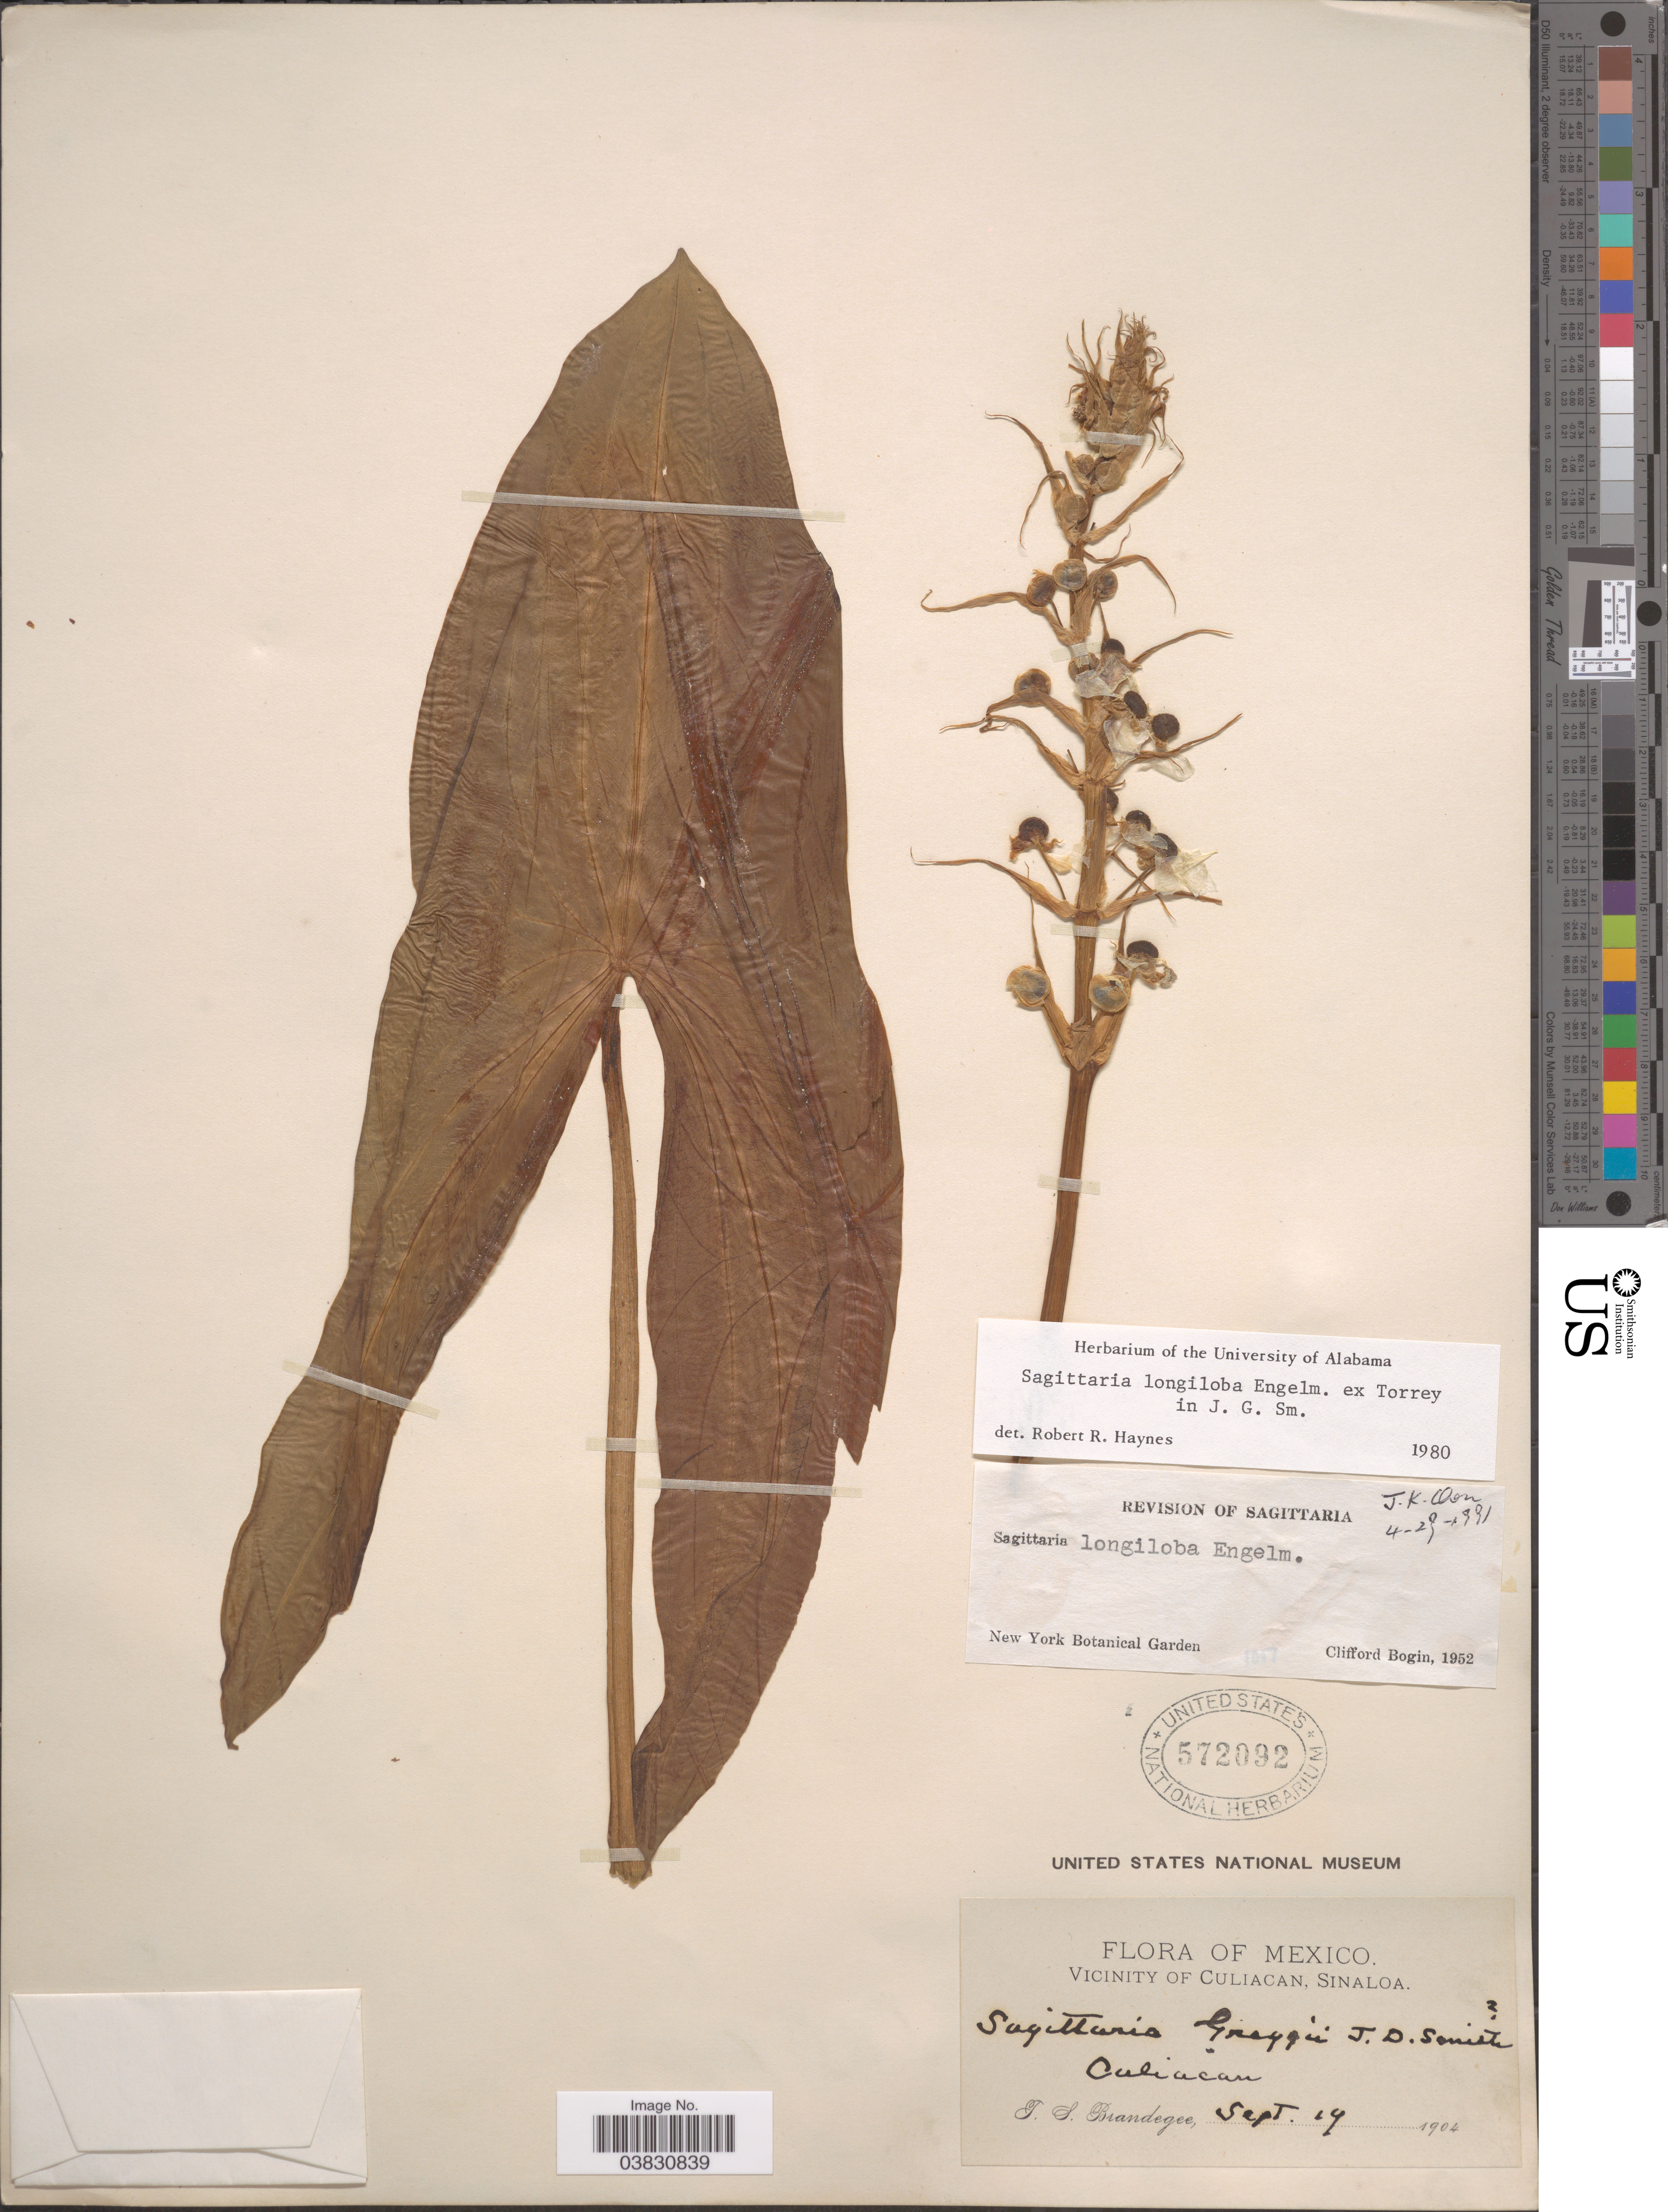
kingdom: Plantae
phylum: Tracheophyta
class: Liliopsida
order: Alismatales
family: Alismataceae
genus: Sagittaria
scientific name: Sagittaria longiloba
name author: Engelm. ex J.G. Sm.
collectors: T. S. Brandegee (herbarium)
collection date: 1904-09-19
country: Mexico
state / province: Sinaloa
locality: Vicinity of Culiacan. Culiacan.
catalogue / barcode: US 572092